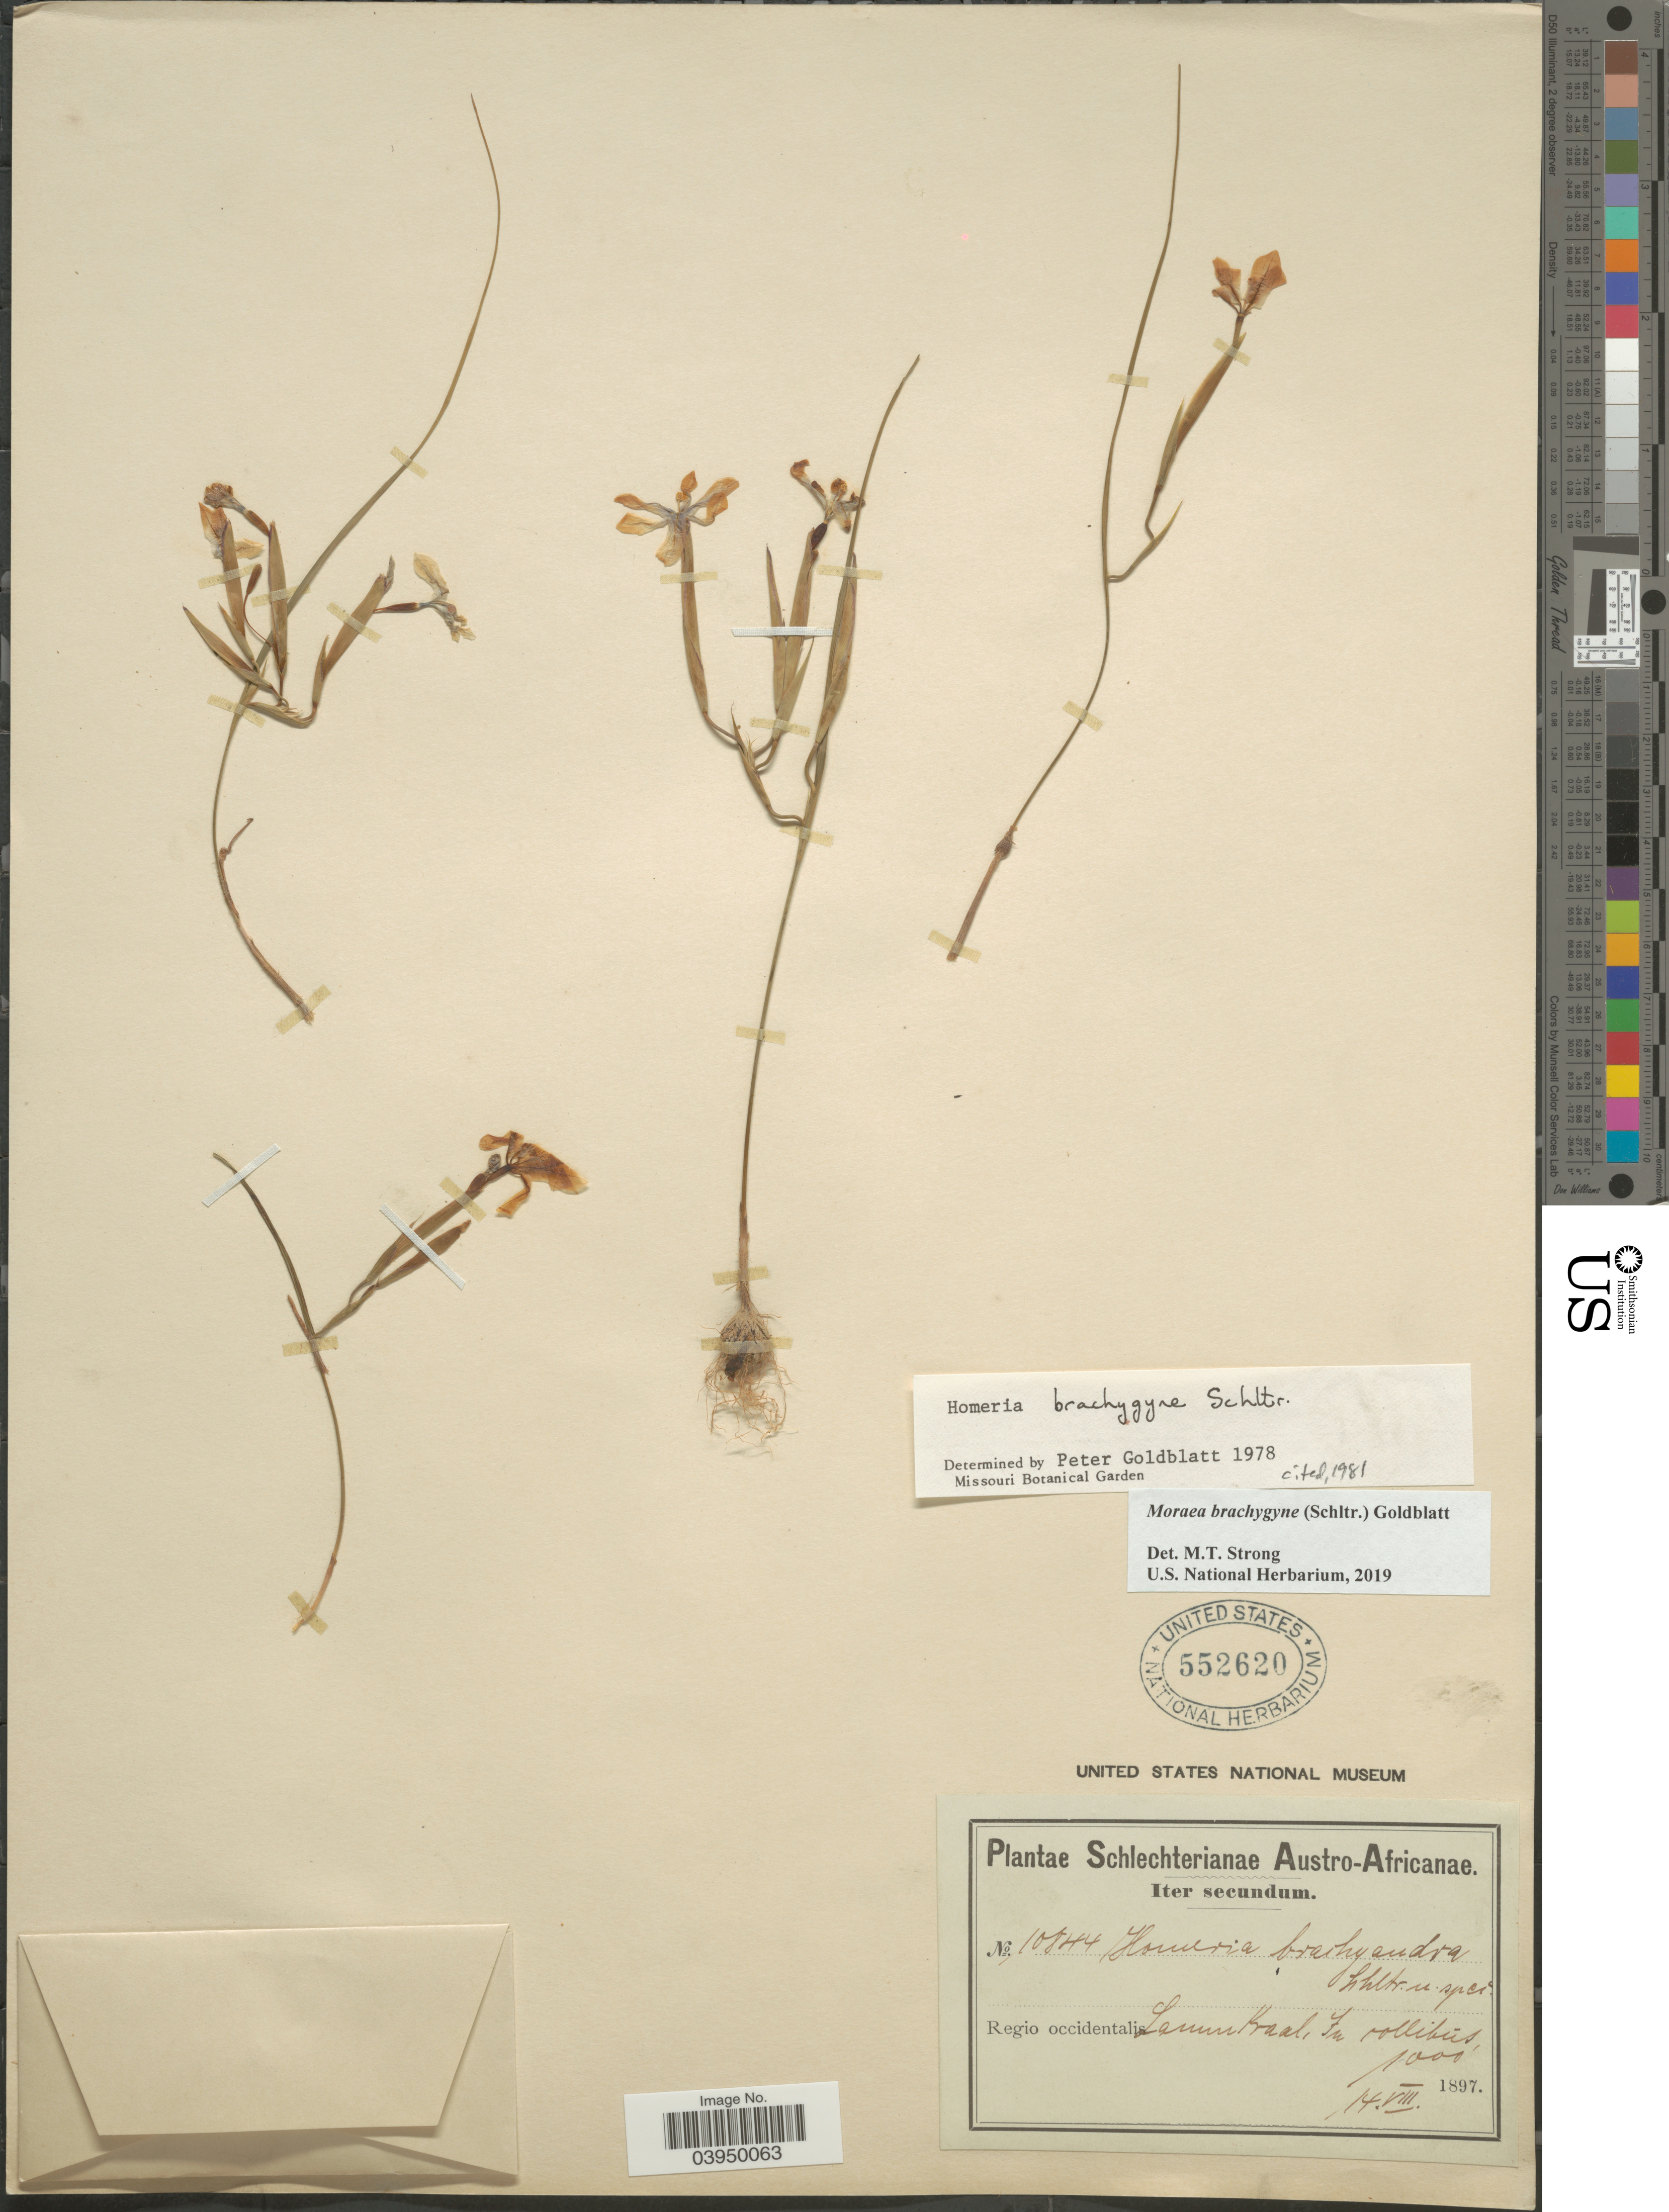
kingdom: Plantae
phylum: Tracheophyta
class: Liliopsida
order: Asparagales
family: Iridaceae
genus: Moraea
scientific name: Moraea brachygyne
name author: (Schltr.) Goldblatt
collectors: Schlechter, --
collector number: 10844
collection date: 1897-08-14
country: South Africa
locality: Austro-Africanae. Regio occidentalis Lamm Kraal, In colllibus.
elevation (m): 305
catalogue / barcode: US 552620